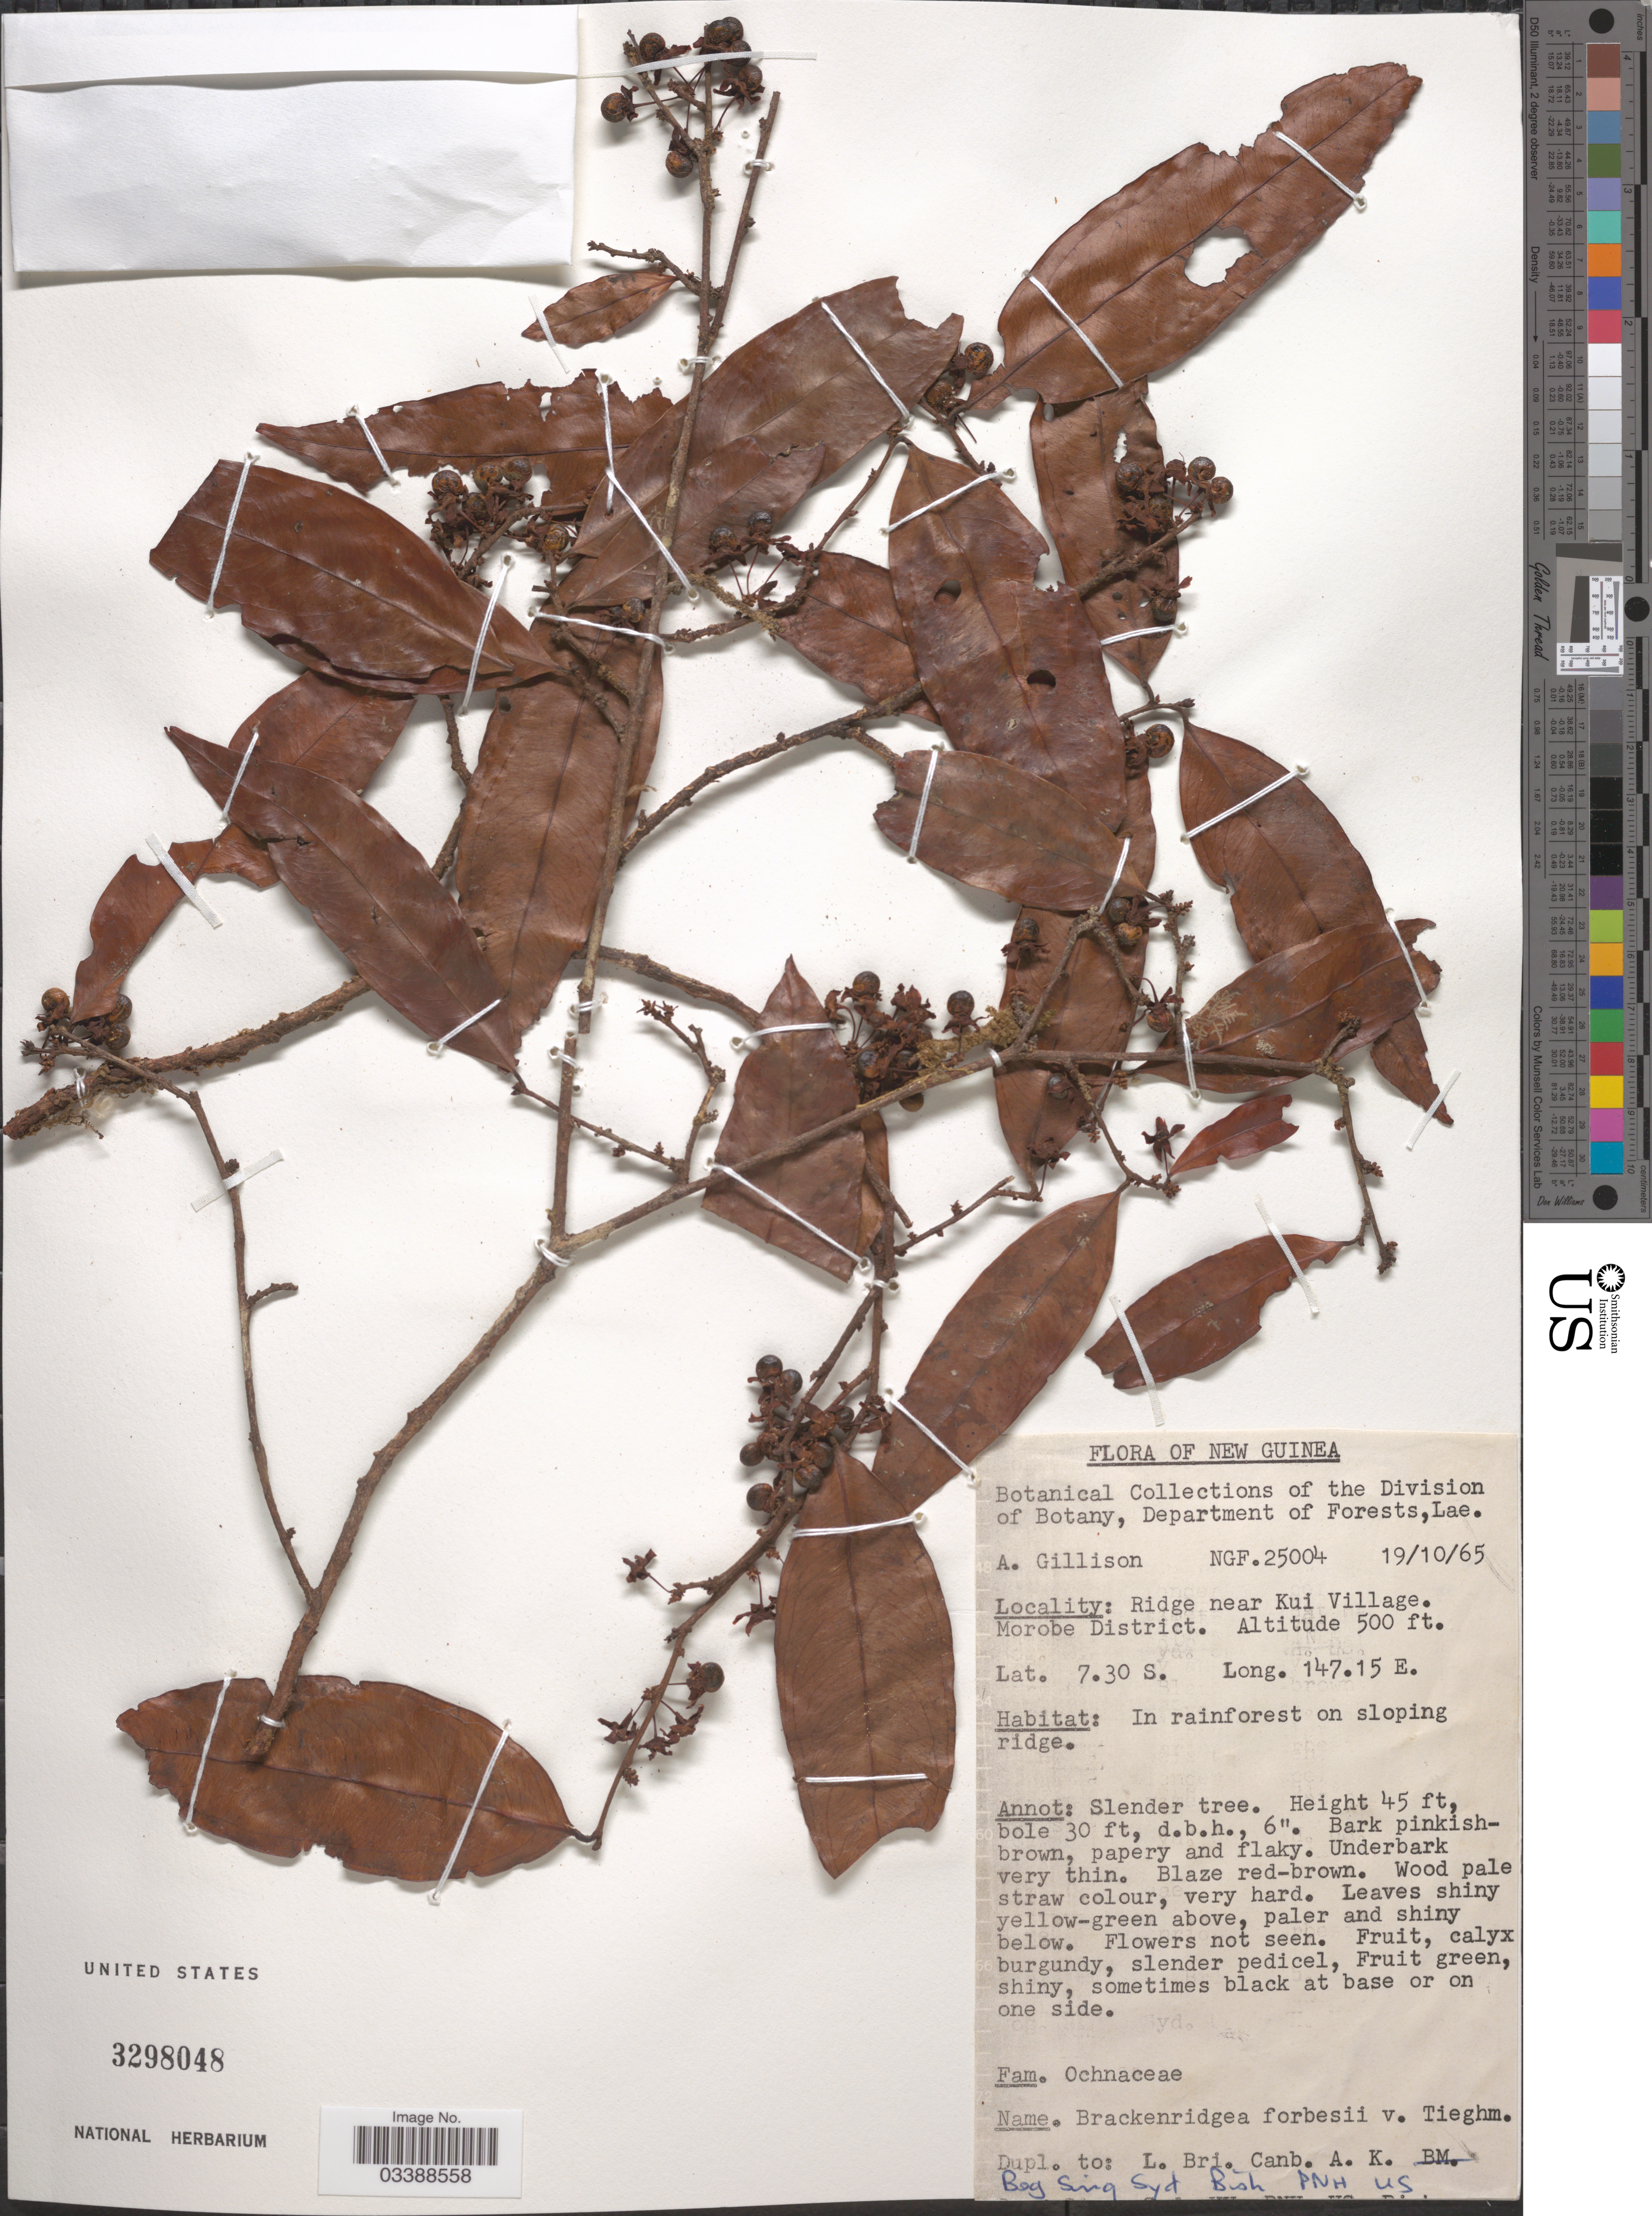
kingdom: Plantae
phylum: Tracheophyta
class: Magnoliopsida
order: Malpighiales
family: Ochnaceae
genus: Brackenridgea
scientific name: Brackenridgea forbesii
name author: Tiegh.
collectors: A. Gillison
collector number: NGF 25004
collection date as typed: Transcribed d/m/y: 19/10/65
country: Papua New Guinea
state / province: Morobe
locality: New Guinea. Ridge near Kui Village, Morobe District.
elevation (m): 152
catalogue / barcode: US 3298048